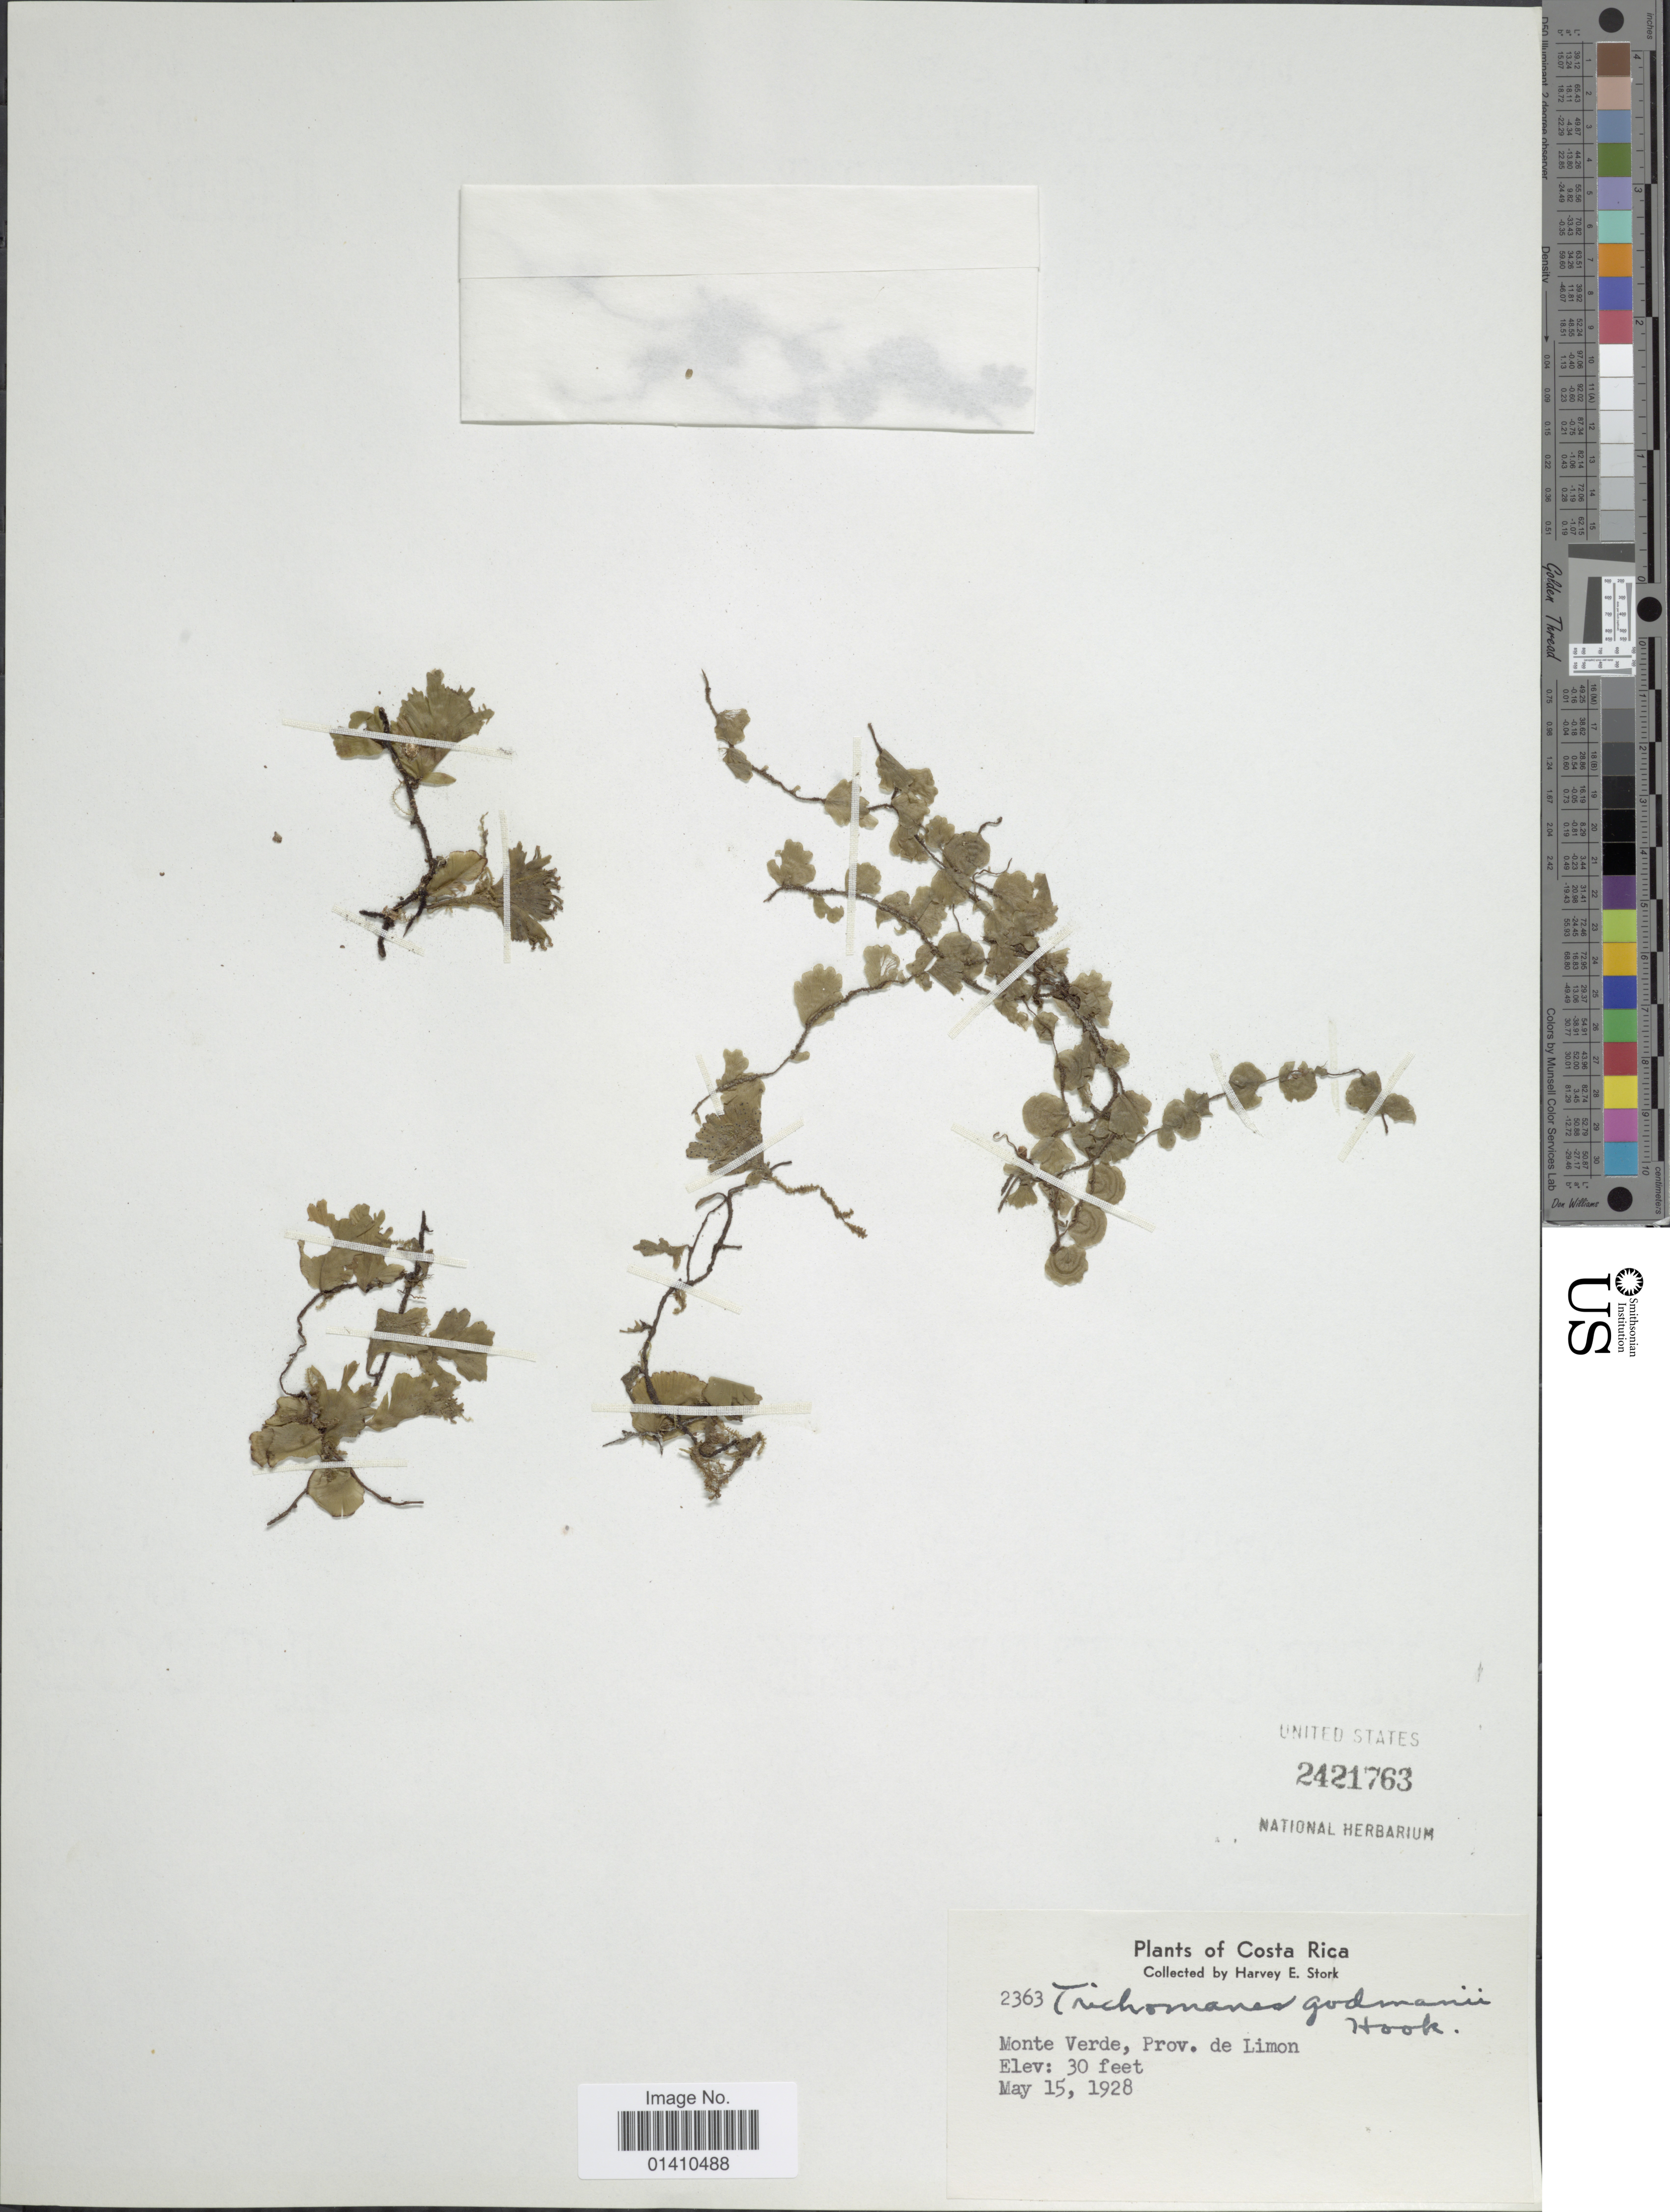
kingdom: Plantae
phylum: Tracheophyta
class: Polypodiopsida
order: Hymenophyllales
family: Hymenophyllaceae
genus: Didymoglossum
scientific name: Didymoglossum godmanii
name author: (Hook. ex Baker) Ebihara & Dubuisson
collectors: H. E. Stork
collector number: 2363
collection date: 1928-05-15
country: Costa Rica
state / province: Limón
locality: Monte Verde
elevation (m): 9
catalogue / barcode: US 2421763